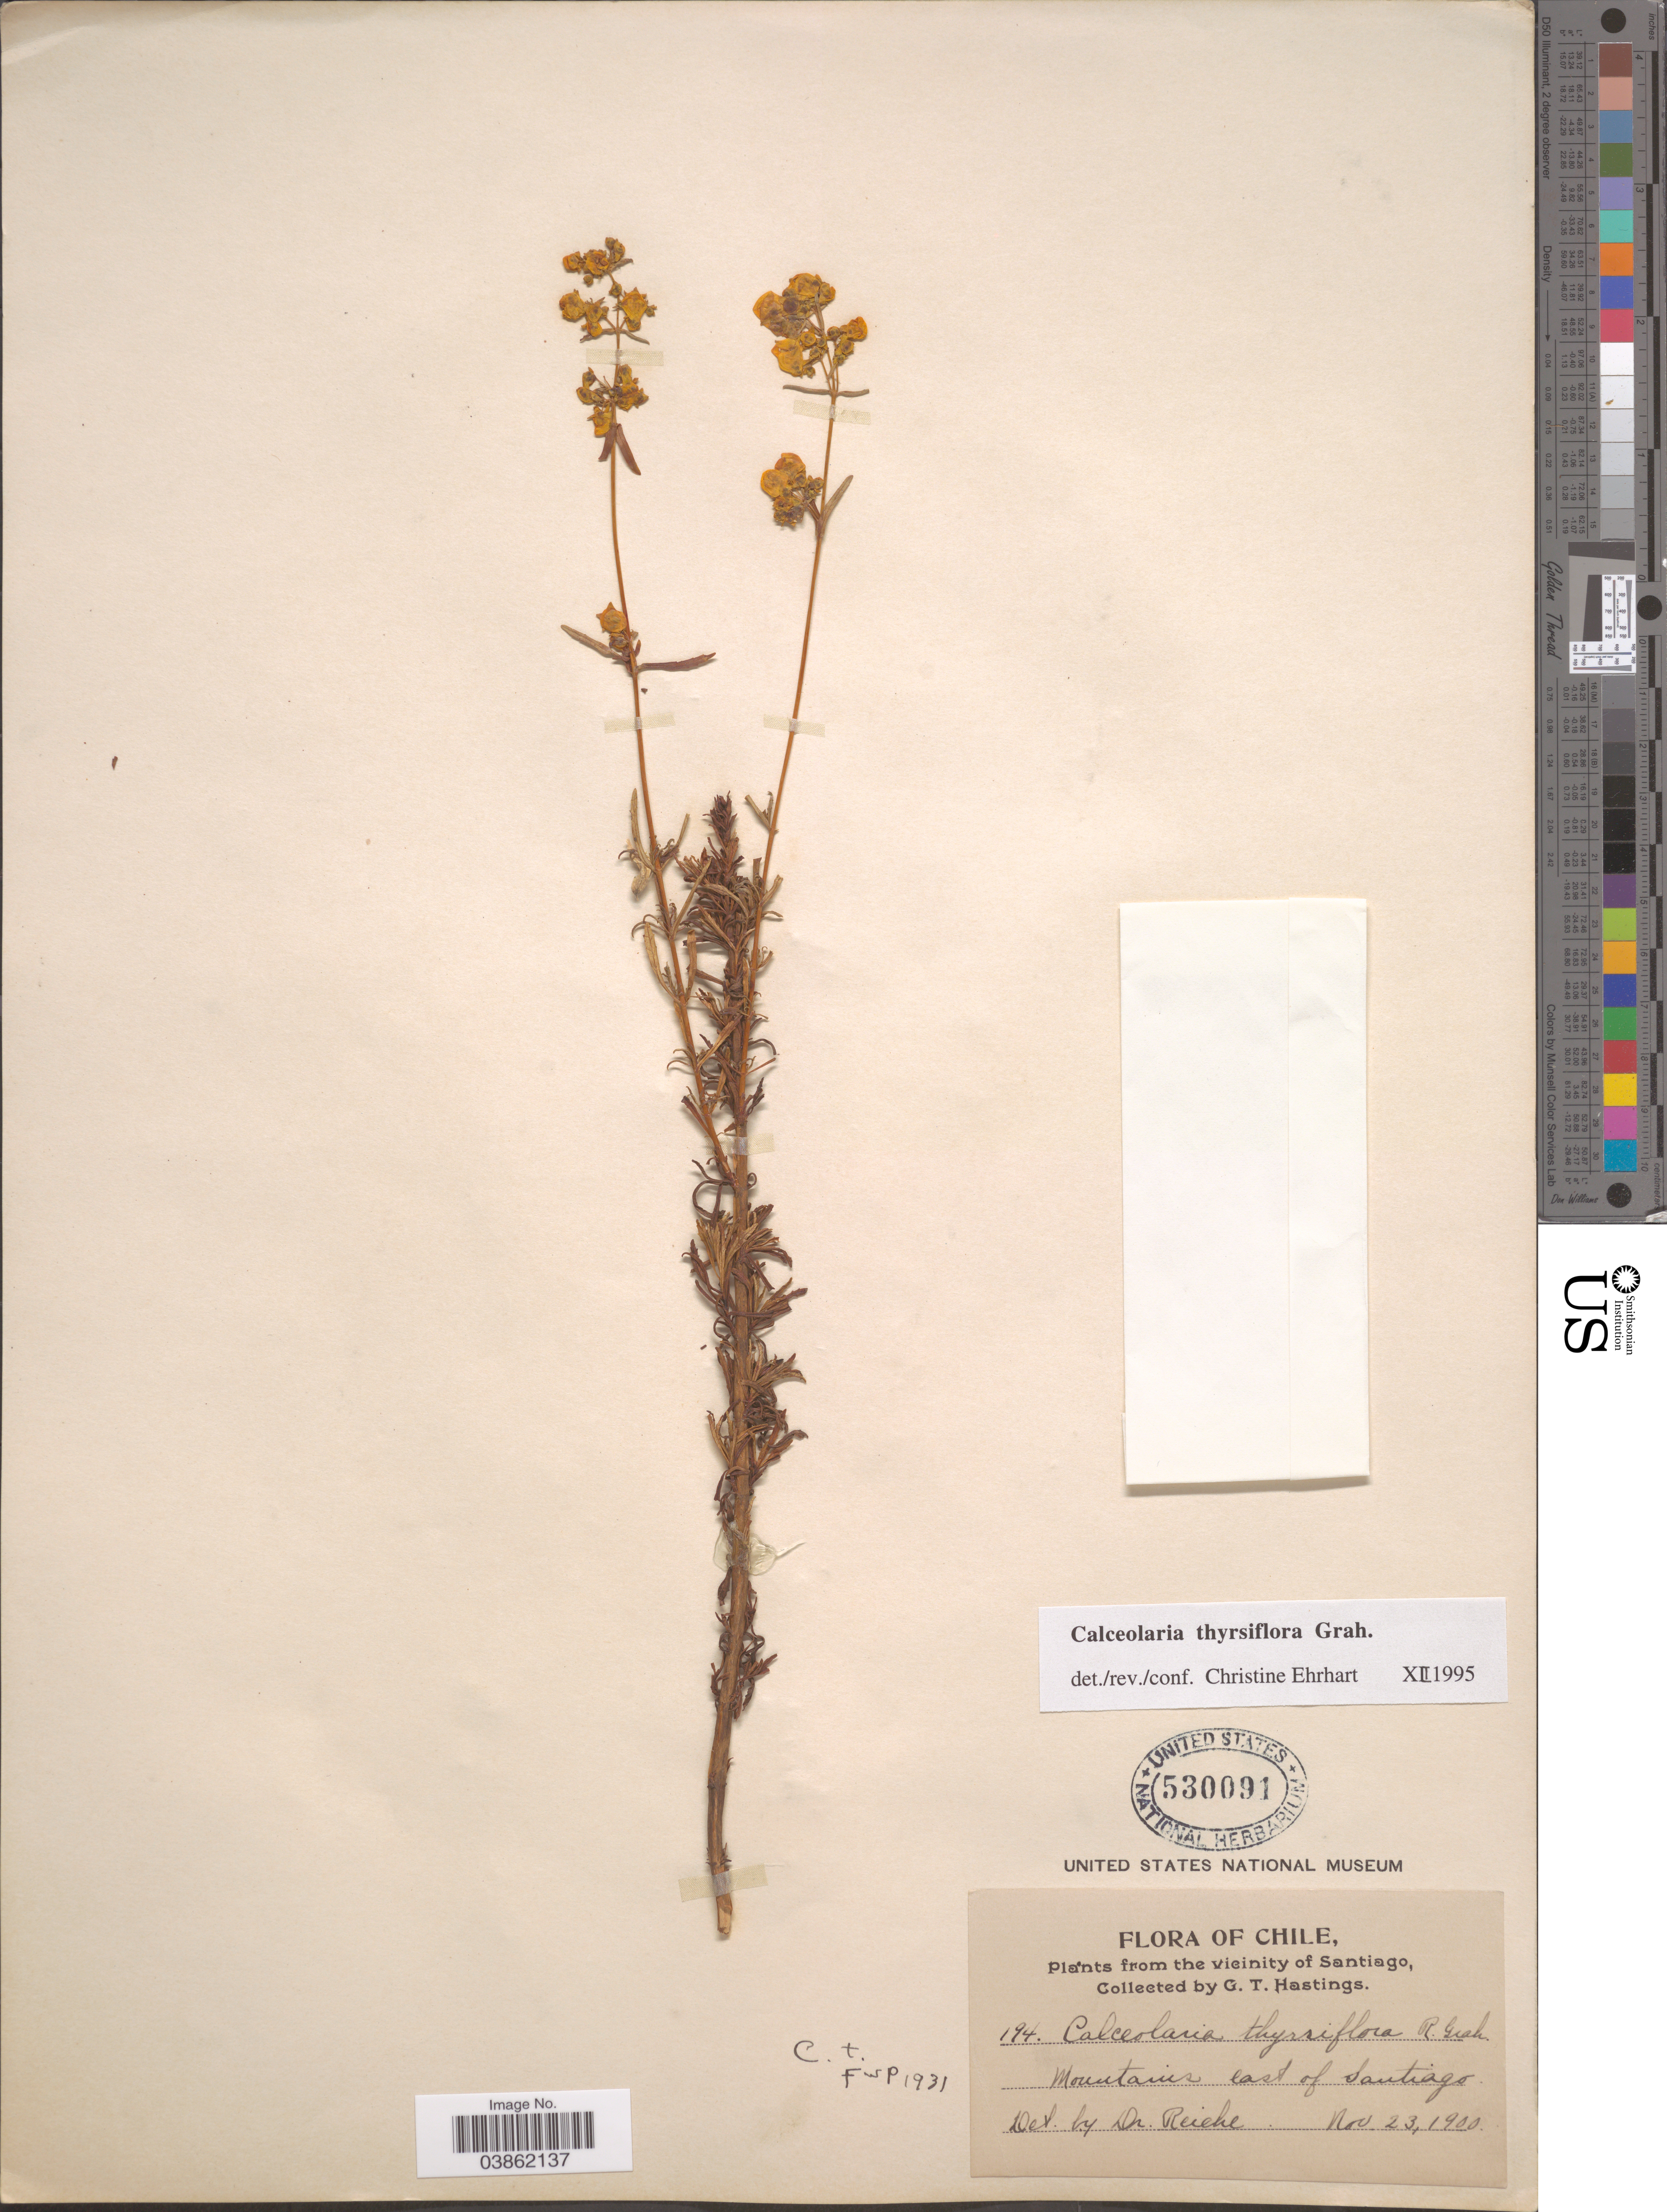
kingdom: Plantae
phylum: Tracheophyta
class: Magnoliopsida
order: Lamiales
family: Calceolariaceae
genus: Calceolaria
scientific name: Calceolaria thyrsiflora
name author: Graham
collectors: G. Hastings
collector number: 194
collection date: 1900-11-23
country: Chile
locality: The vicinity of Santiago. Mountains east of Santiago.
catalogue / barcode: US 530091